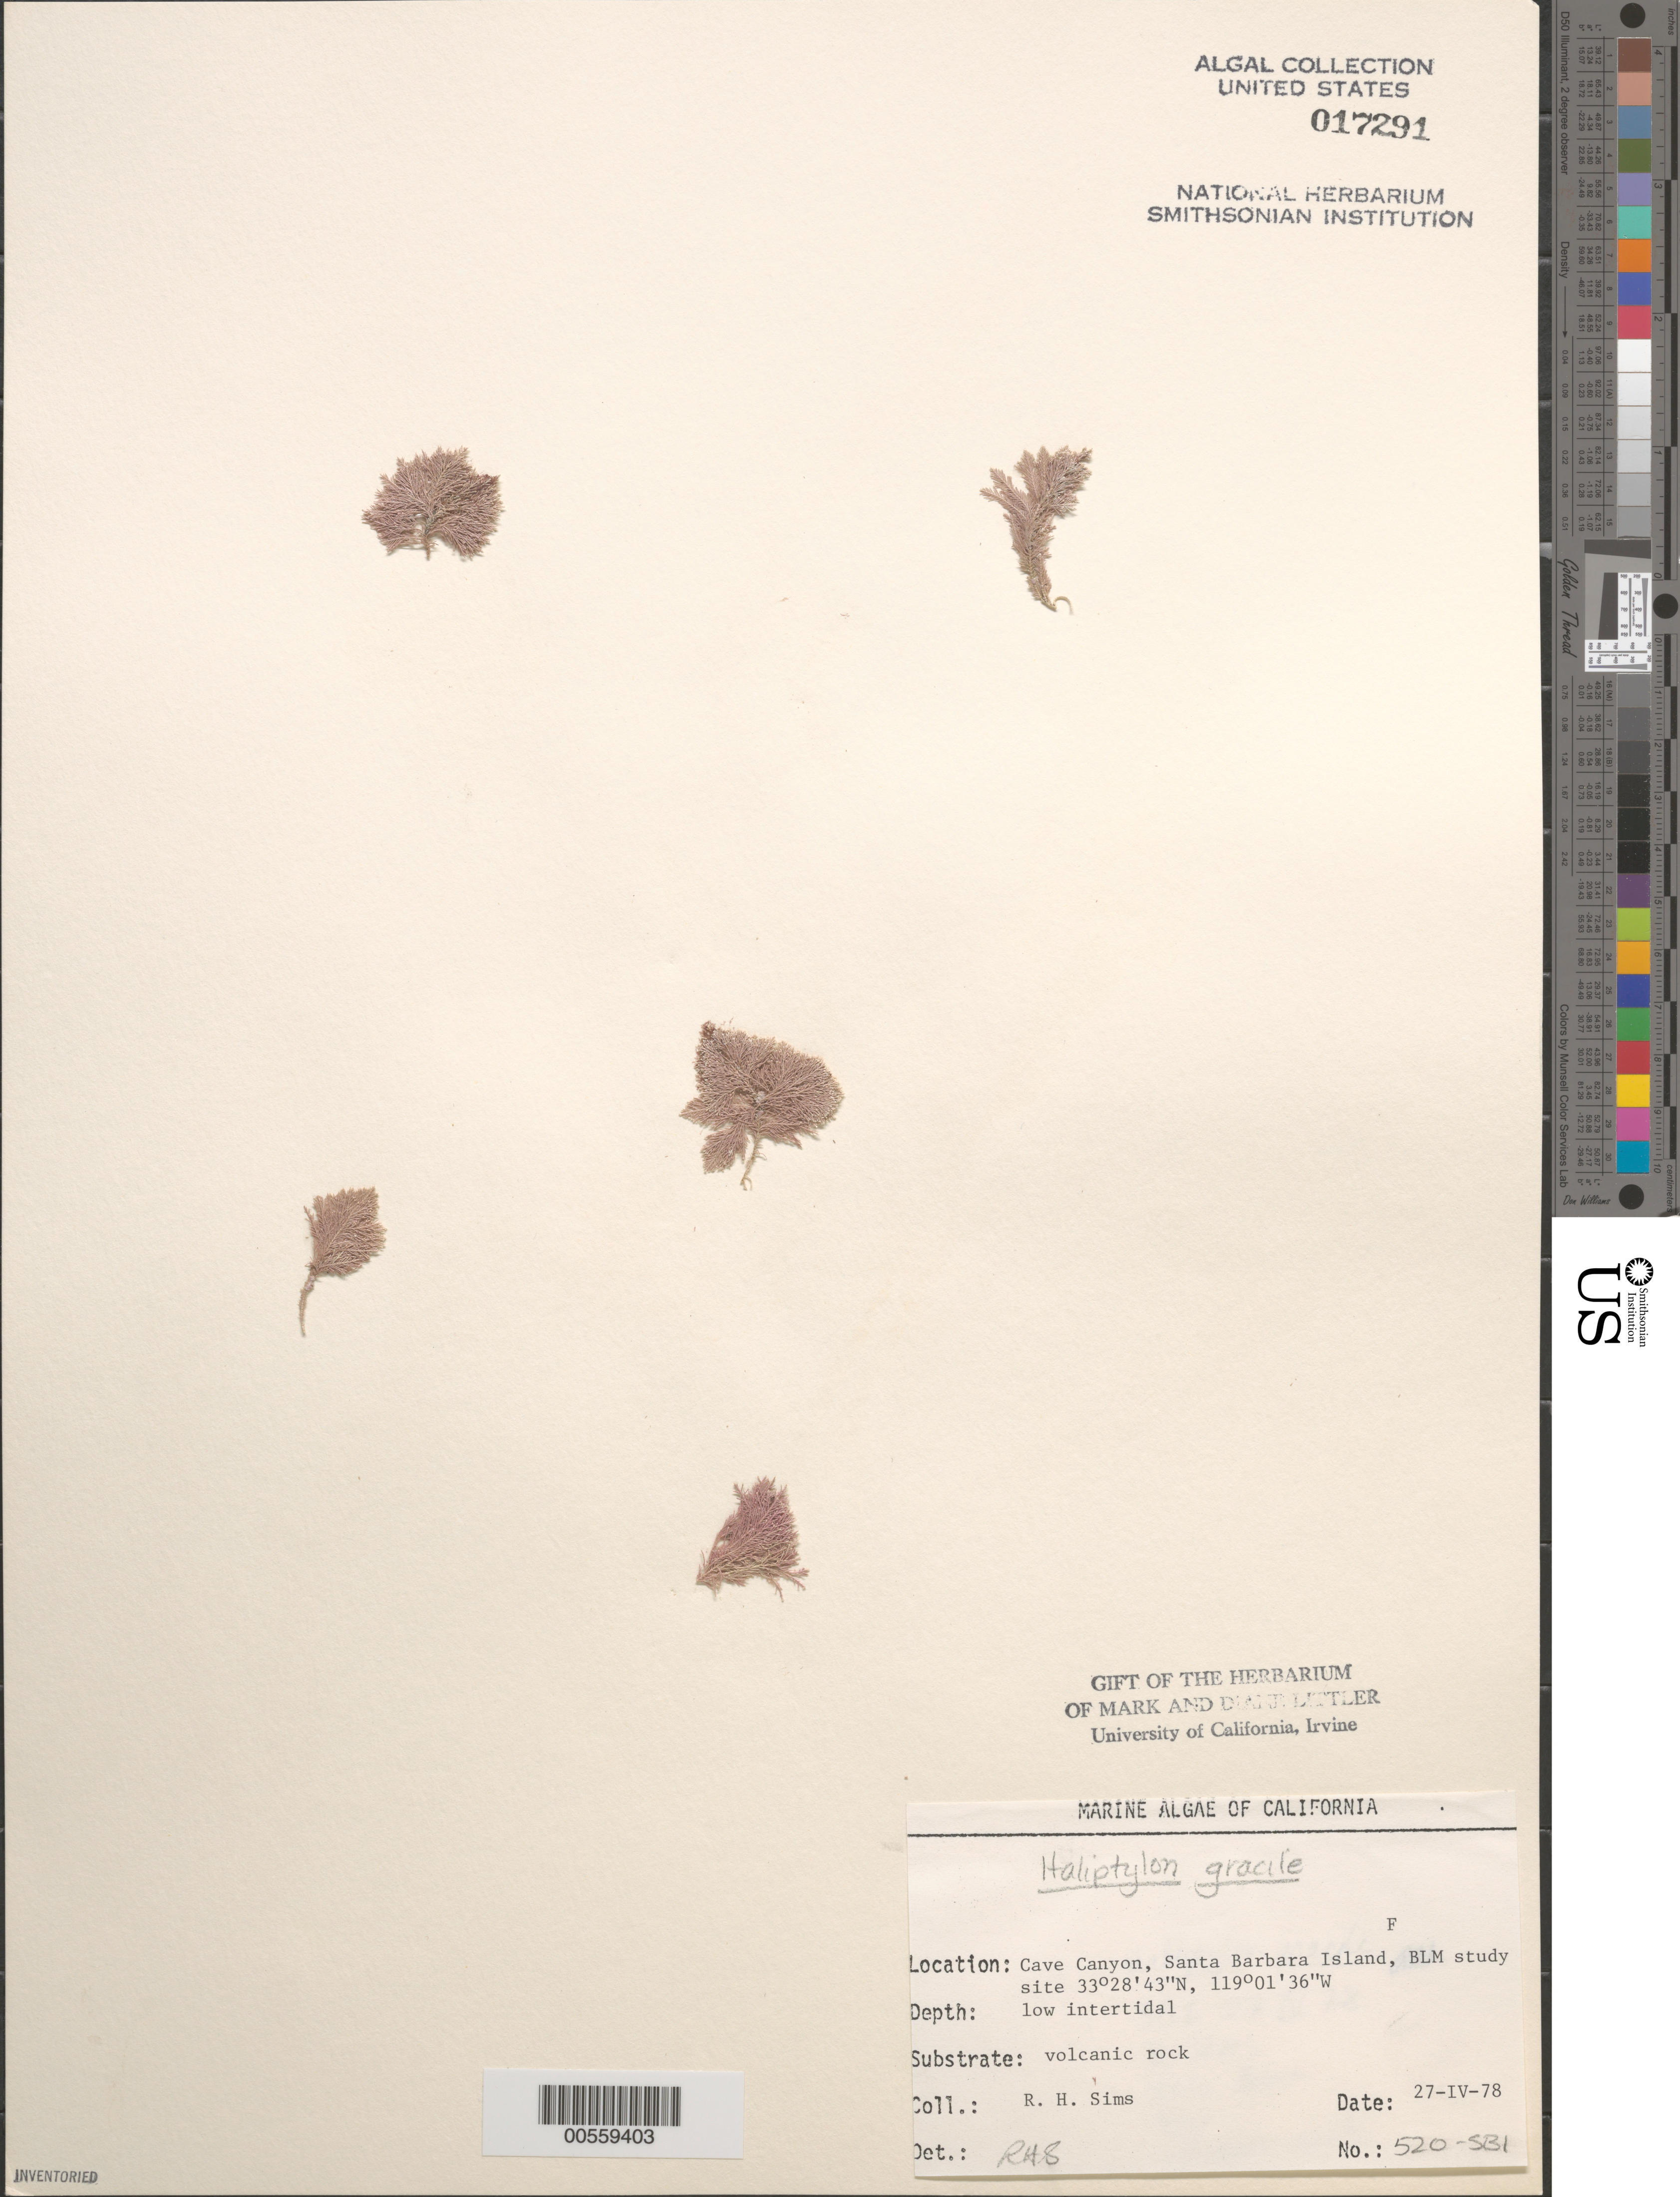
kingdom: Plantae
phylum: Rhodophyta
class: Florideophyceae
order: Corallinales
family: Corallinaceae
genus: Jania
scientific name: Jania rosea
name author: (Lam.) Decne.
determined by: Algae name updating Project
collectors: R. H. Sims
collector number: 520-SBI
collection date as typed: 27 Apr 1978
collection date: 1978-04-27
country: United States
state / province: California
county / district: Santa Barbara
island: Santa Barbara Island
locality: Cave Canyon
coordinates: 33 28' 43" N, 119 01' 36" W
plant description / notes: BLM-SOCALBIGHT Rocky Intertidal Survey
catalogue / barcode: US 17291